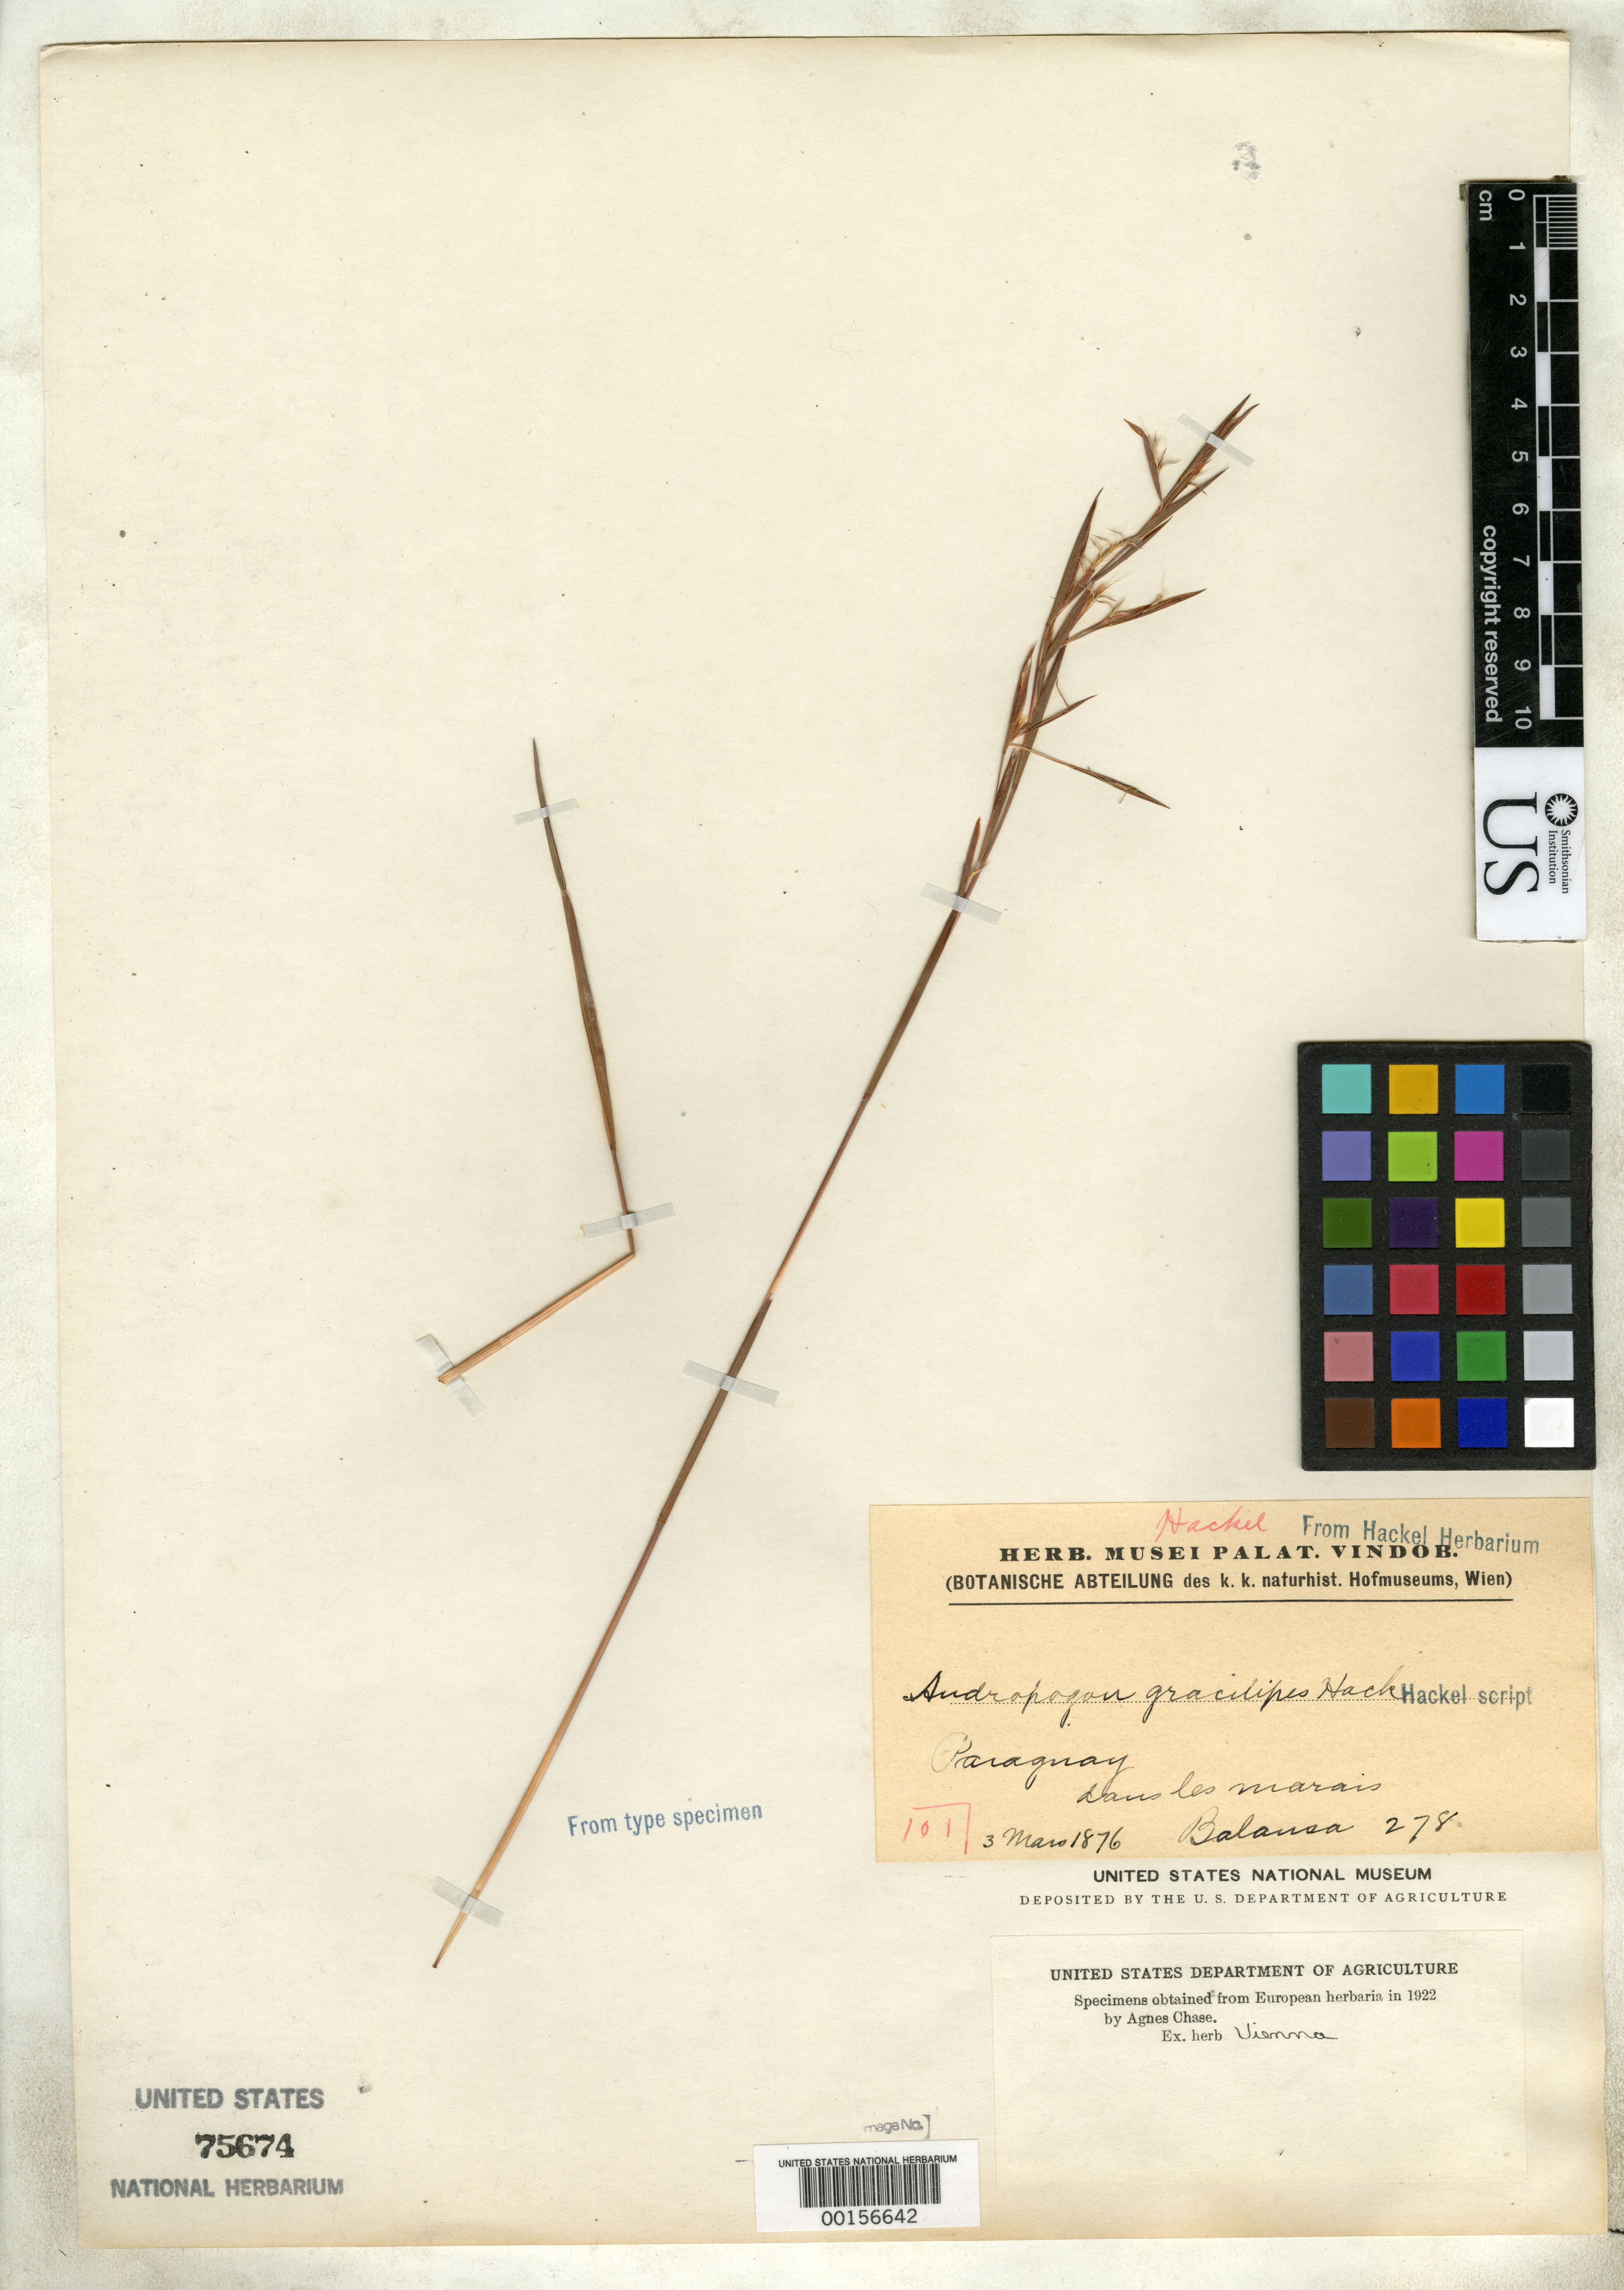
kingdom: Plantae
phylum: Tracheophyta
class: Liliopsida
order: Poales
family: Poaceae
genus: Andropogon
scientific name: Andropogon gracilipes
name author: Hack.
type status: Type Fragment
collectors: B. Balansa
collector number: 278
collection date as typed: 03 --- 1876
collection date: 1876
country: Paraguay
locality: Dans les Marais.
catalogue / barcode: US 75674